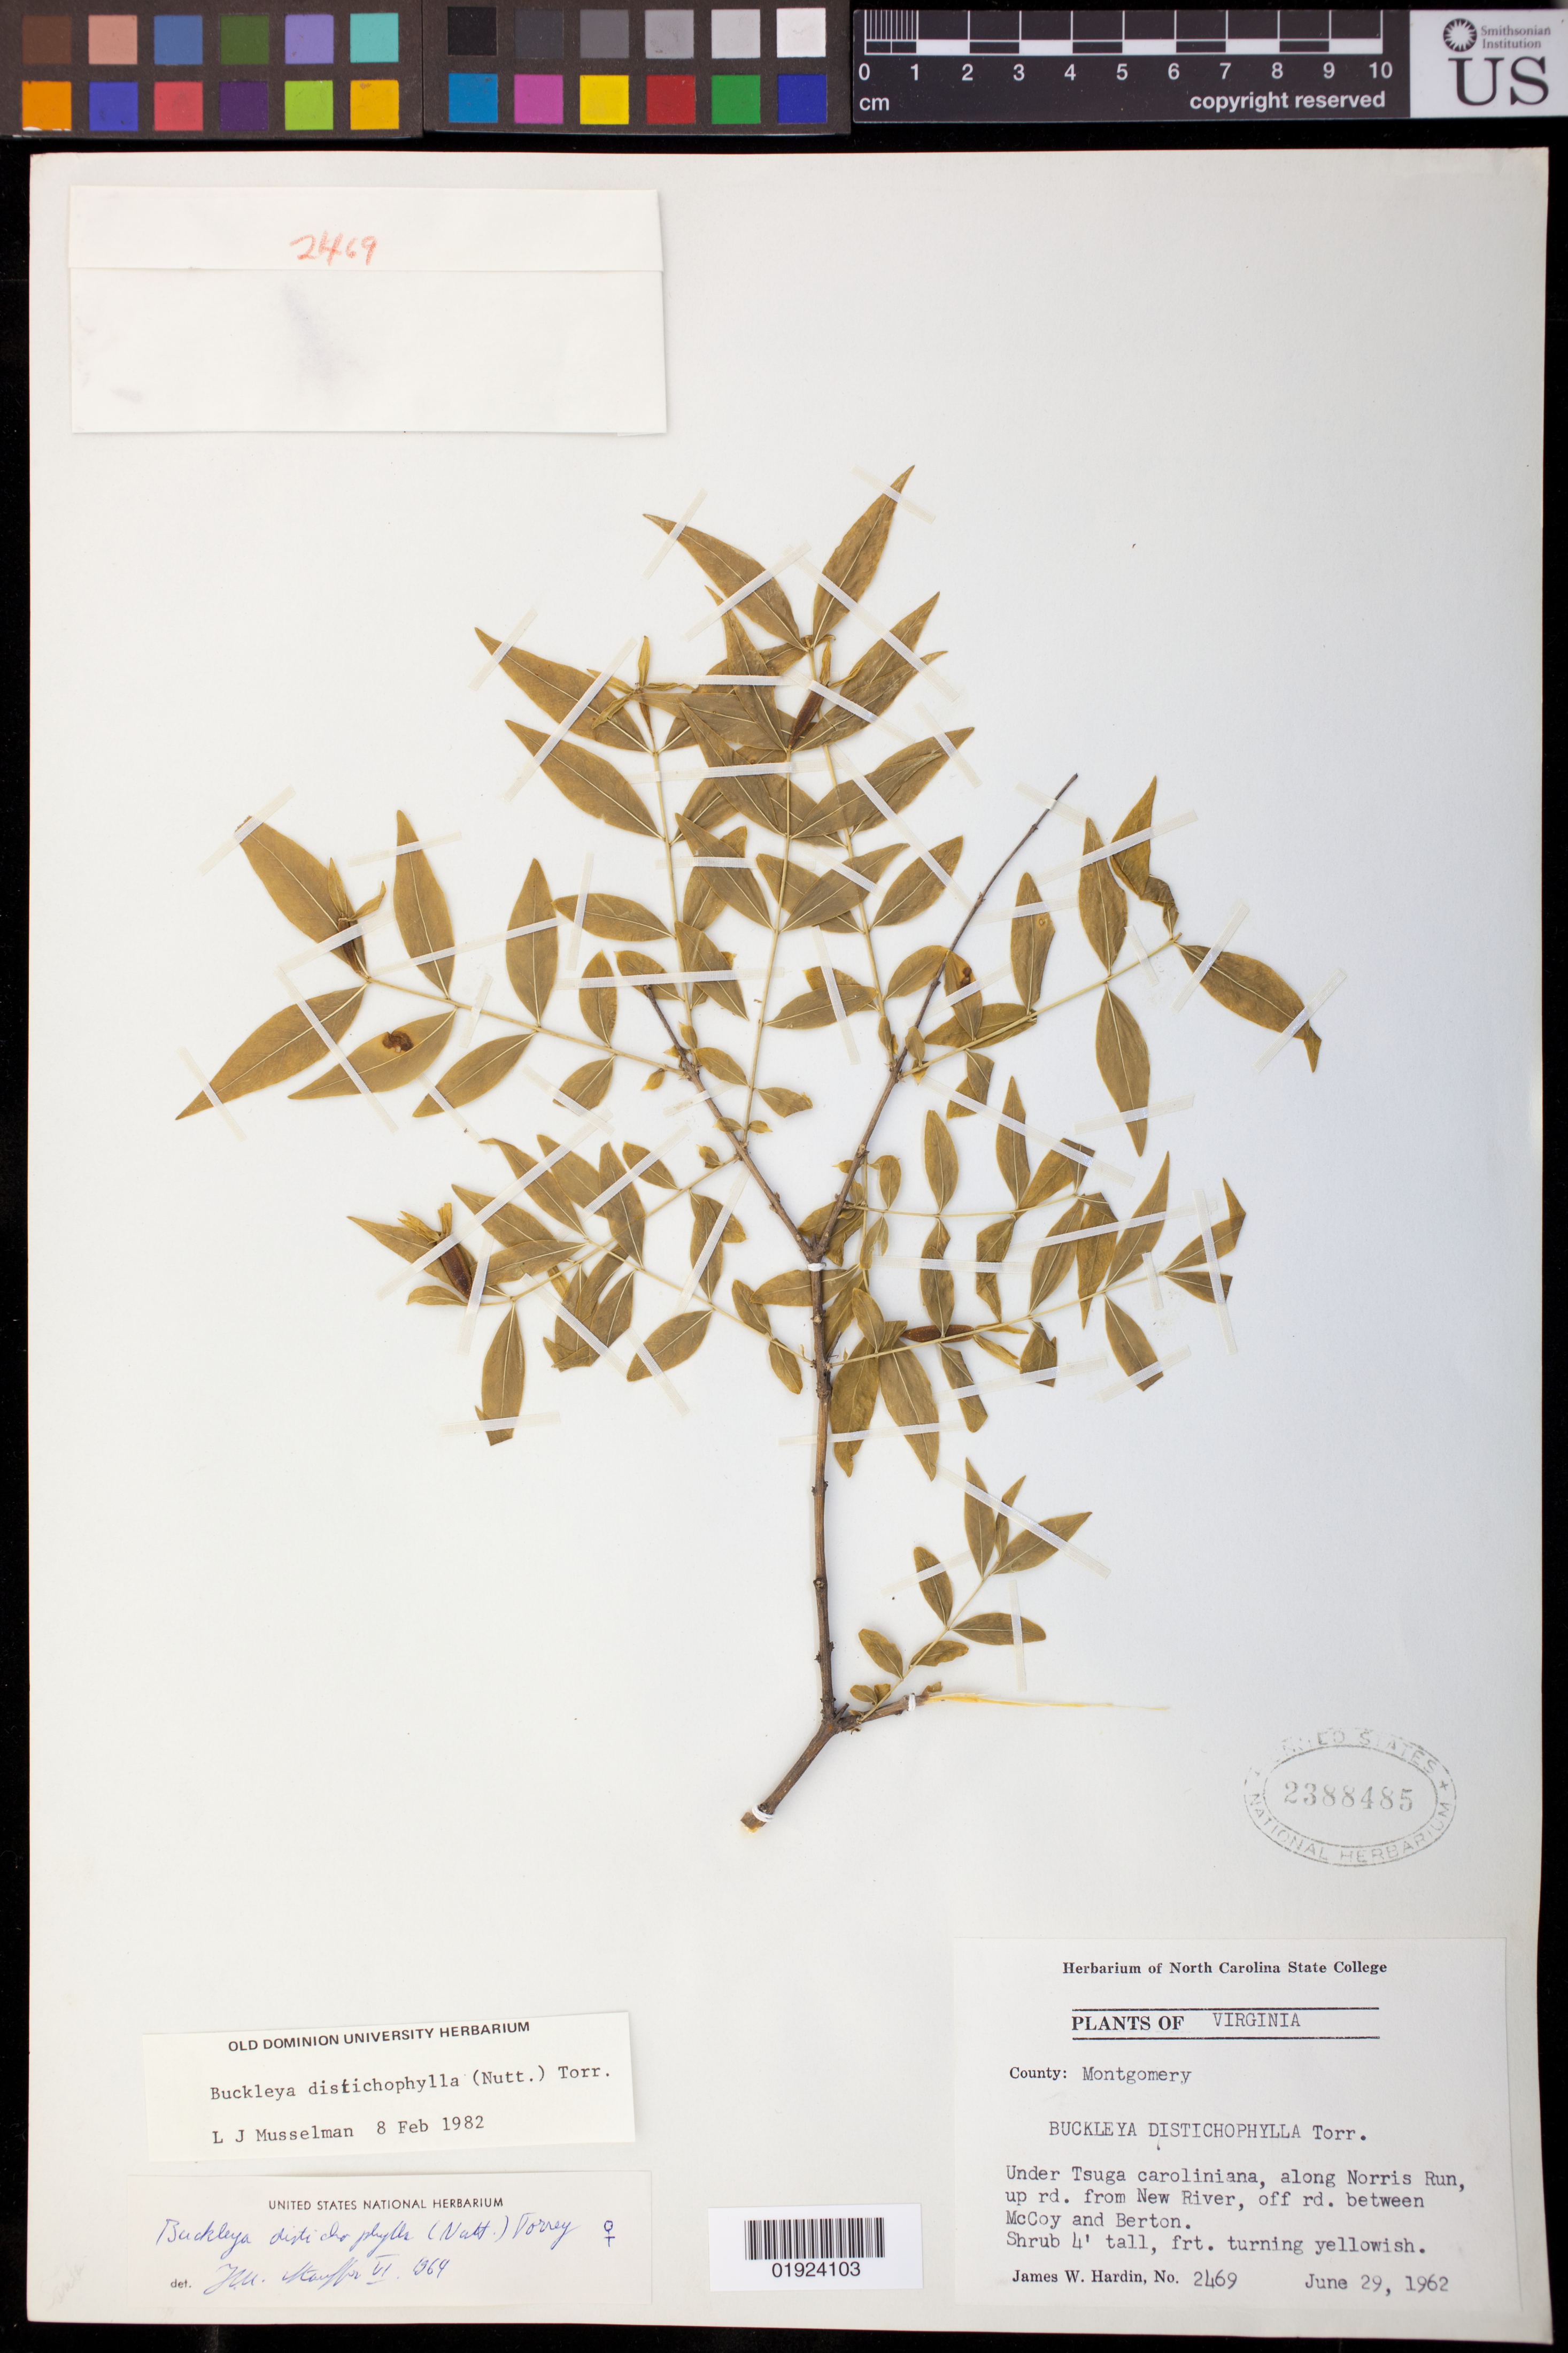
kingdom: Plantae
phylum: Tracheophyta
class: Magnoliopsida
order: Santalales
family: Thesiaceae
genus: Buckleya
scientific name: Buckleya distichophylla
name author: (Nutt.) Torr.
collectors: J. W. Hardin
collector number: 2469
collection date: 1962-06-29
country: United States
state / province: Virginia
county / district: Montgomery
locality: along Norris Run, up rd. from New River, off rd. between McCoy and Berton.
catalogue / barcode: US 2388485